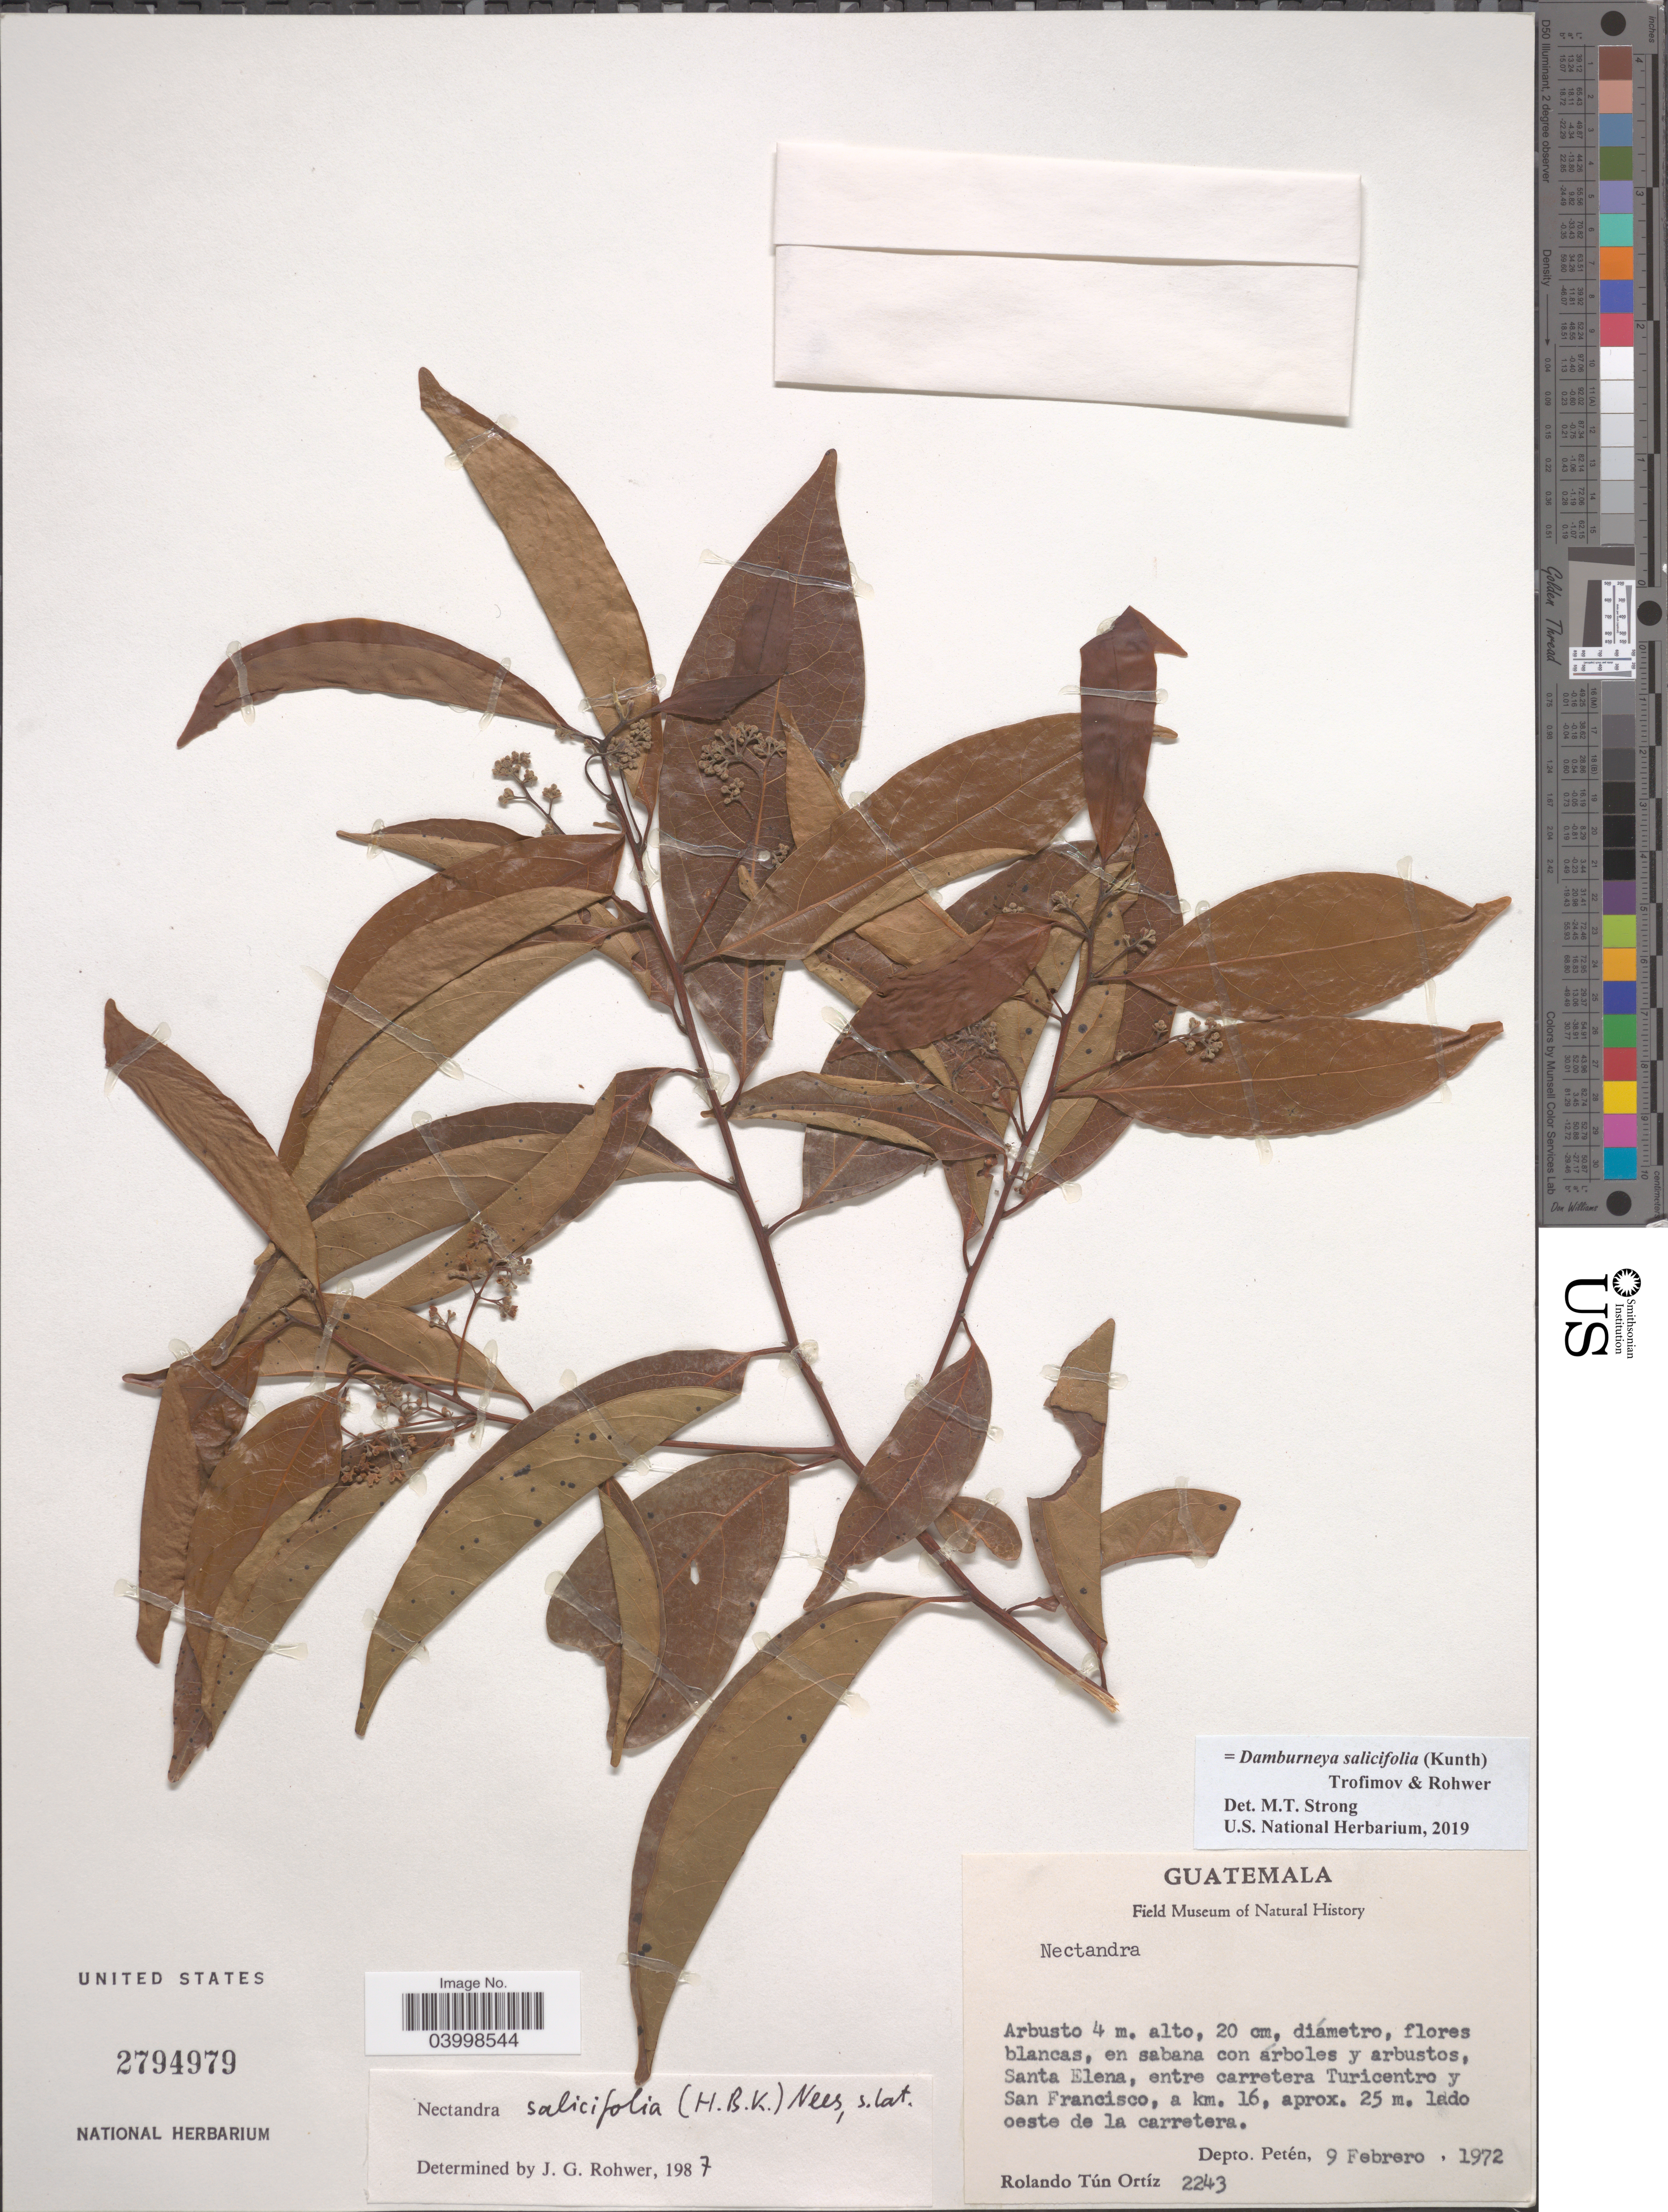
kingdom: Plantae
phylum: Tracheophyta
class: Magnoliopsida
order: Laurales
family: Lauraceae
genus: Damburneya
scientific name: Damburneya salicifolia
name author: (Kunth) Trofimov & Rohwer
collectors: R. T. Ortíz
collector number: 2243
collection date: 1972-02-09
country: Guatemala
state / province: El Peten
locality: En sabana con árboles y arbustos, Santa Elena, entre carretera Turicentro y San Francisco, a km. 16, aprox. 25 m. lado oeste de la carretera. Depto. Petén.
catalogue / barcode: US 2794979